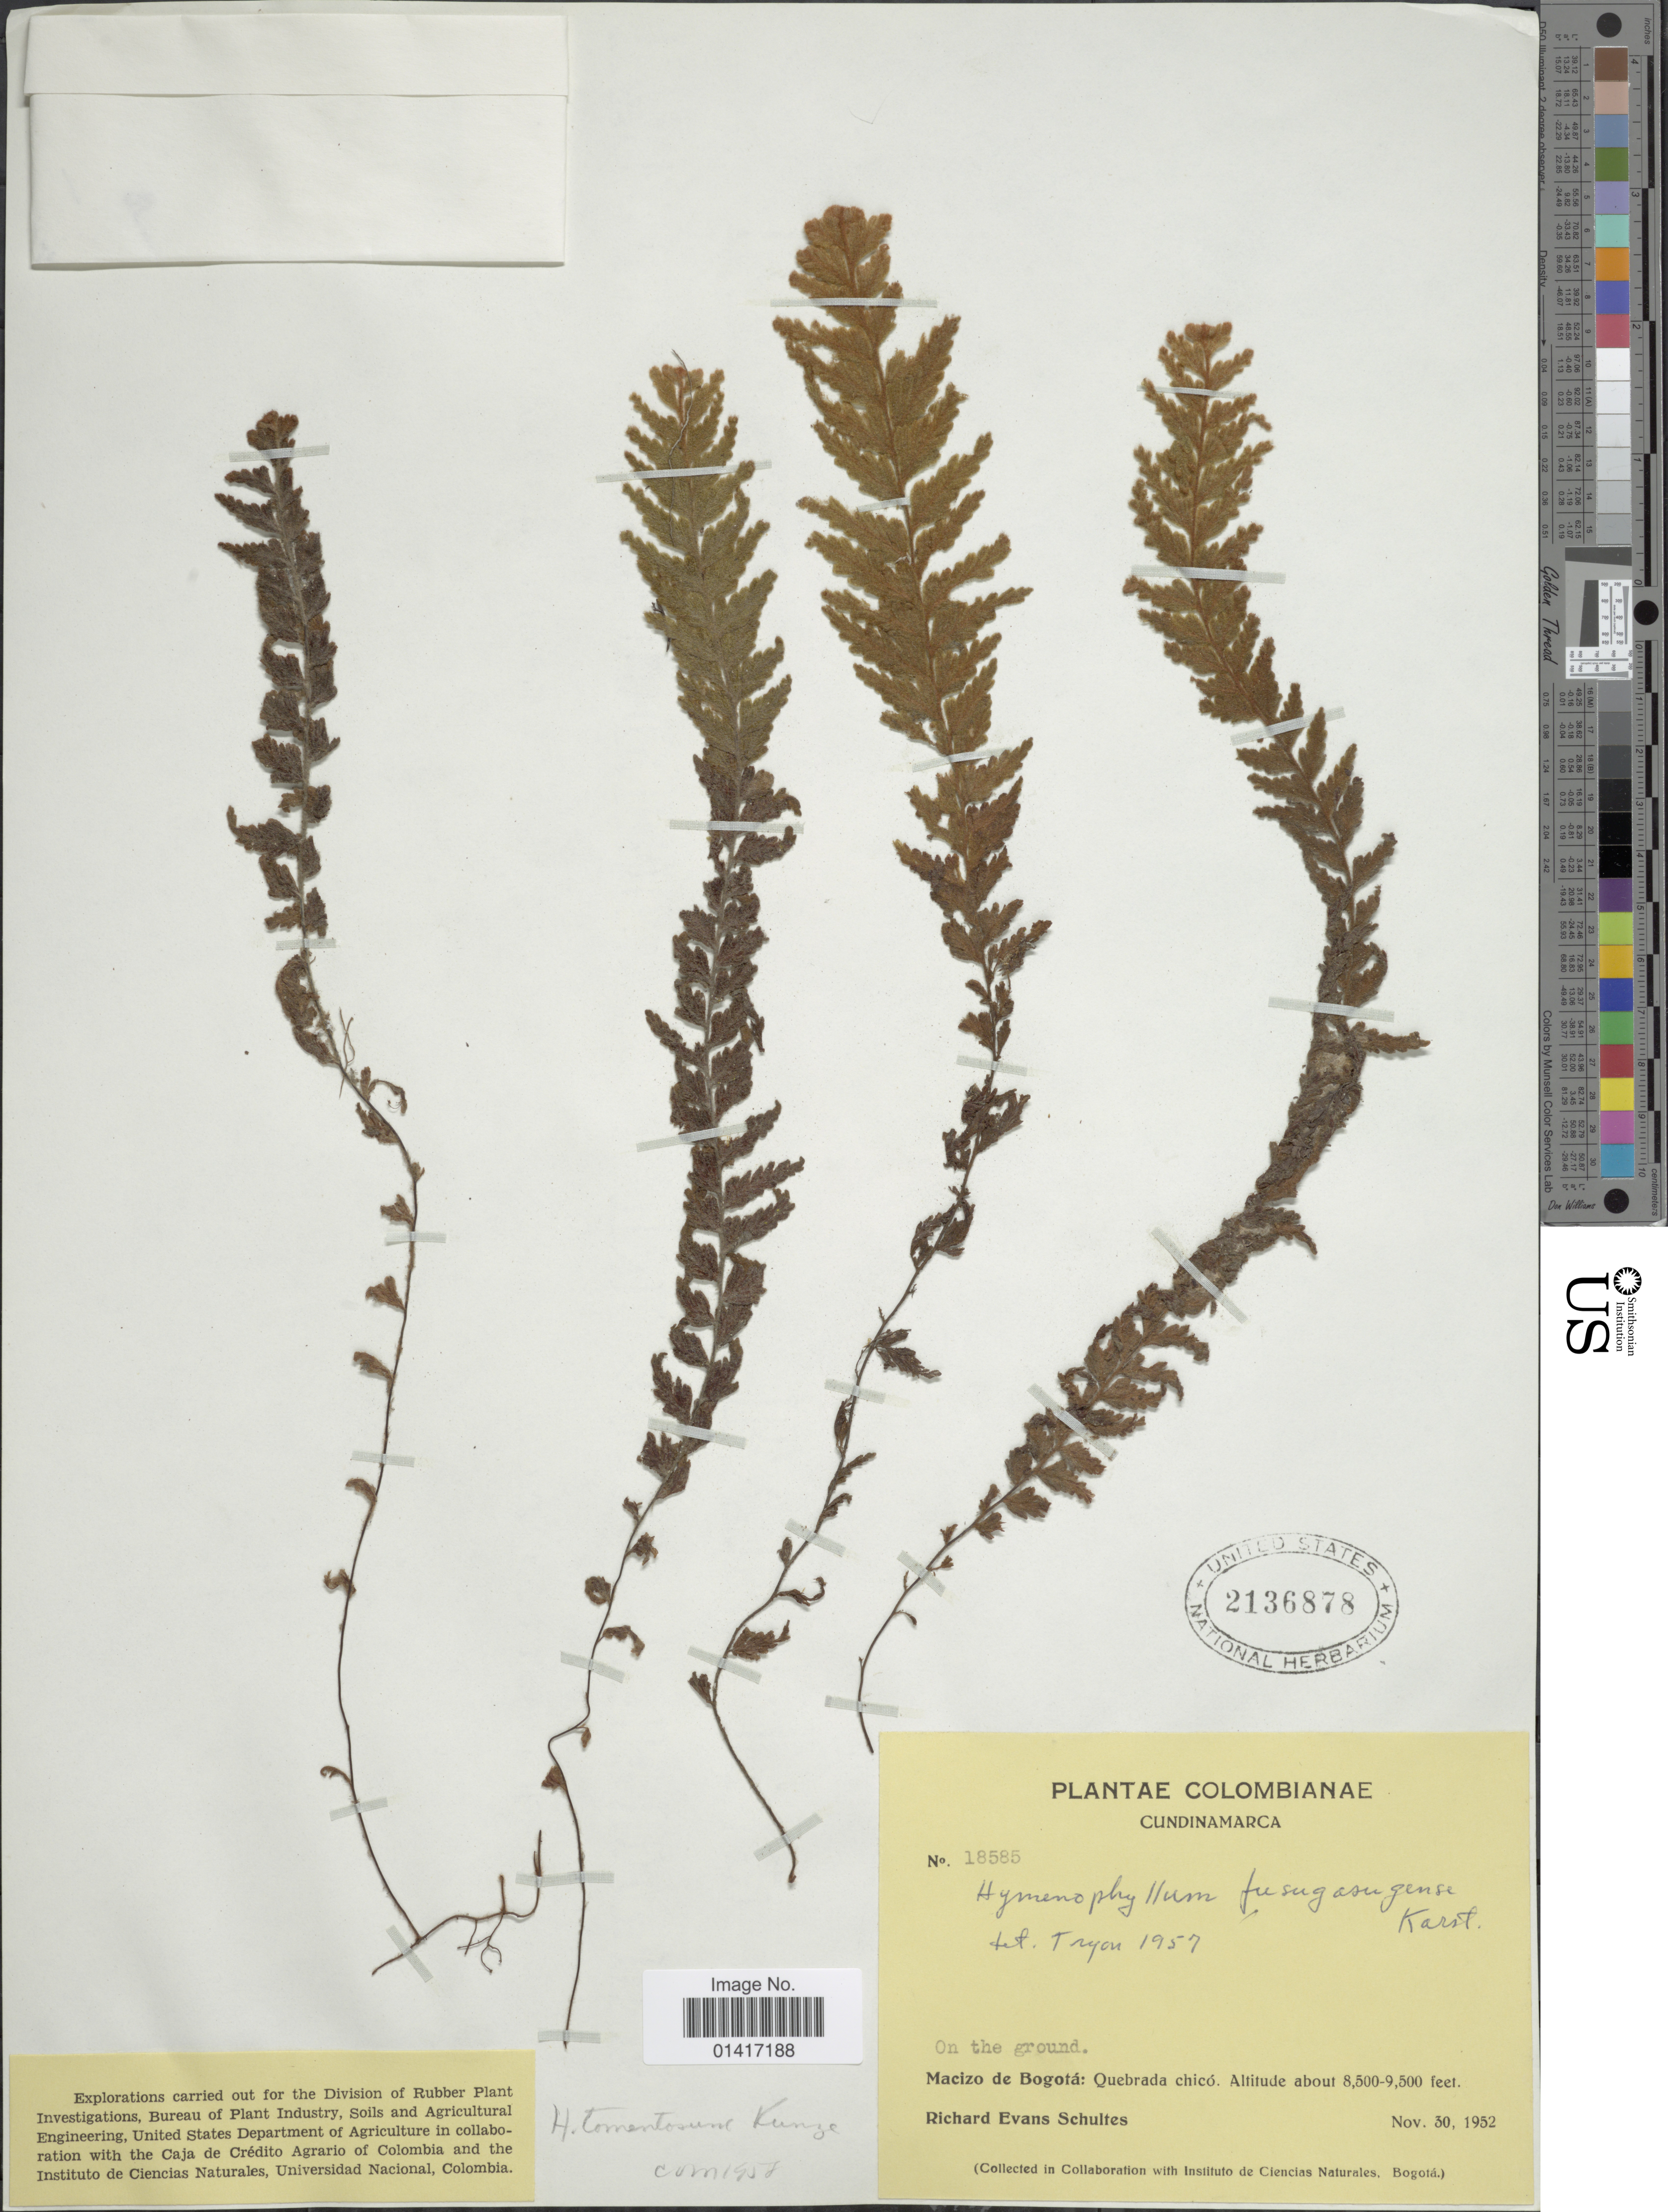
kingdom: Plantae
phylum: Tracheophyta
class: Polypodiopsida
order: Hymenophyllales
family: Hymenophyllaceae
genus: Hymenophyllum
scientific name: Hymenophyllum tomentosum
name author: Kunze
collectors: R. E. Schultes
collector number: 18585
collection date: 1952-11-30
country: Colombia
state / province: Cundinamarca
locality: Macizo de Bogota: Quebrada chico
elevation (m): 2591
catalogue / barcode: US 2136878